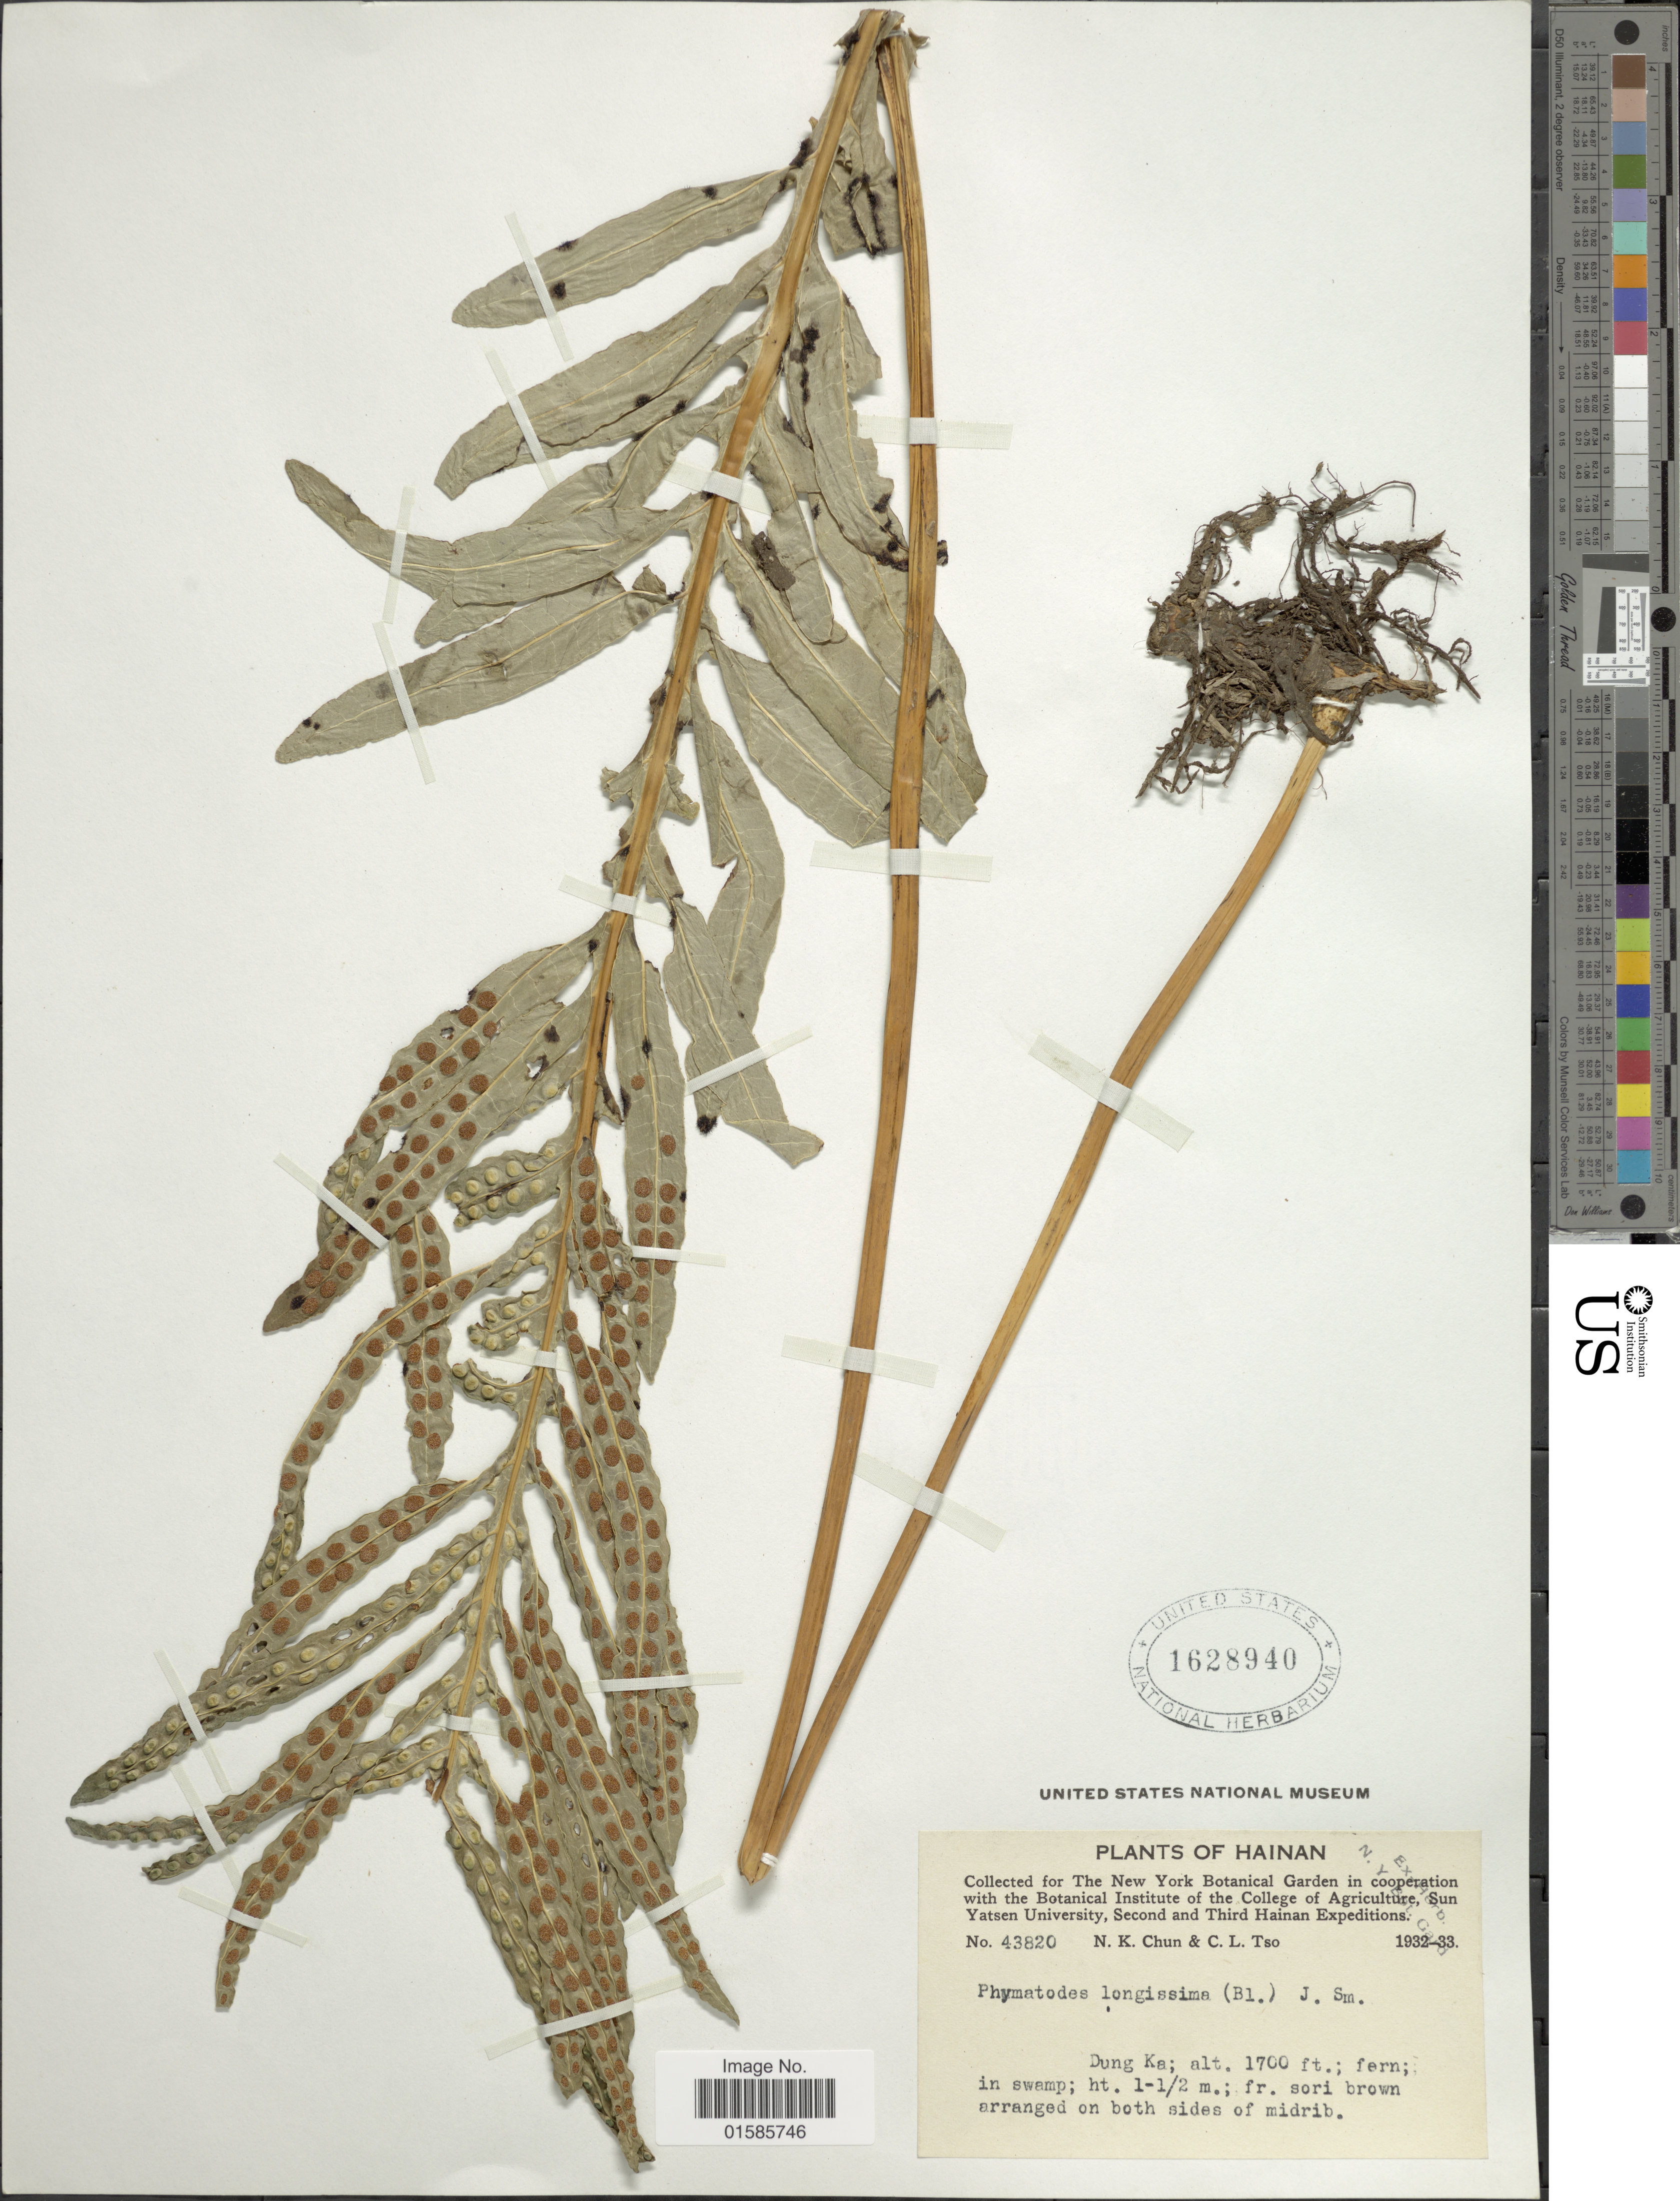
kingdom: Plantae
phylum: Tracheophyta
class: Polypodiopsida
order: Polypodiales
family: Polypodiaceae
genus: Microsorum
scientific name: Microsorum longissimum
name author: Fée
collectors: N. K. Chun & C. Tso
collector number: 43820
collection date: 1932/1933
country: China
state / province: Hainan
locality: Dung Ka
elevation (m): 518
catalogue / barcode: US 1628940